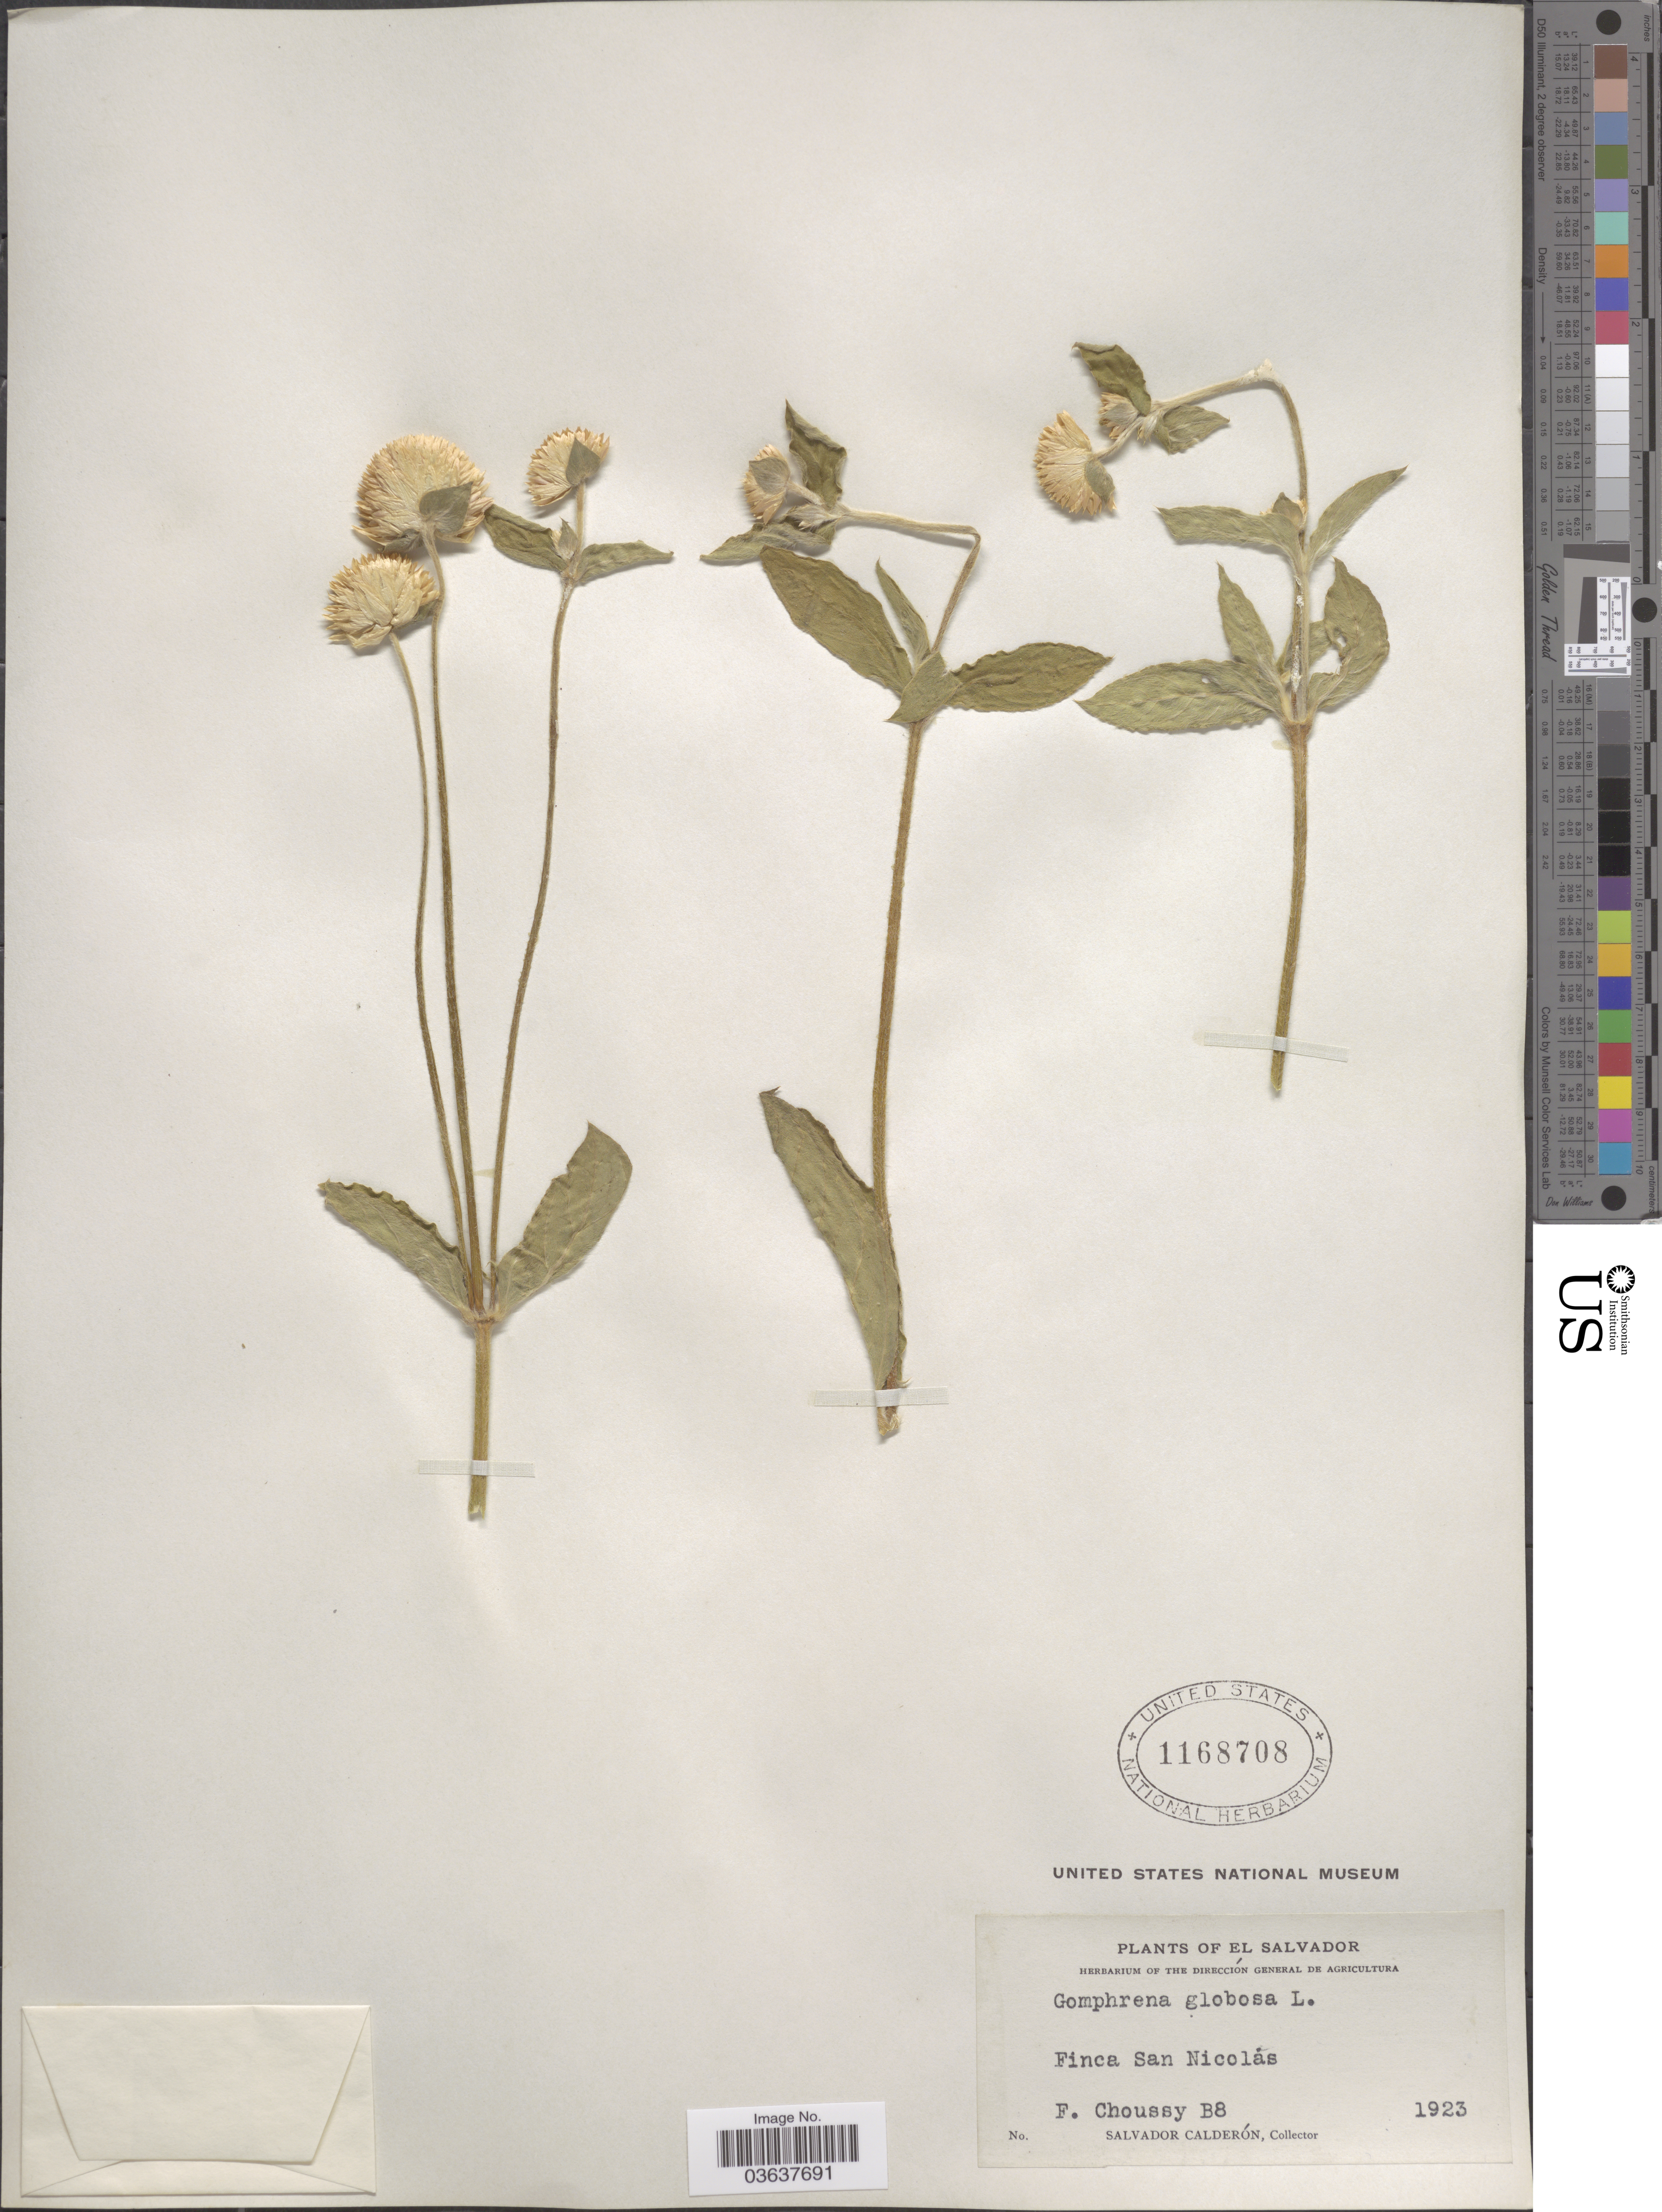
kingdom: Plantae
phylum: Tracheophyta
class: Magnoliopsida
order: Caryophyllales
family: Amaranthaceae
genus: Gomphrena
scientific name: Gomphrena globosa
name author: L.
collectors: S. Calderón & F. Choussy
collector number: B8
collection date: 1923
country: El Salvador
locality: Finca San Nicolas.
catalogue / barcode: US 1168708